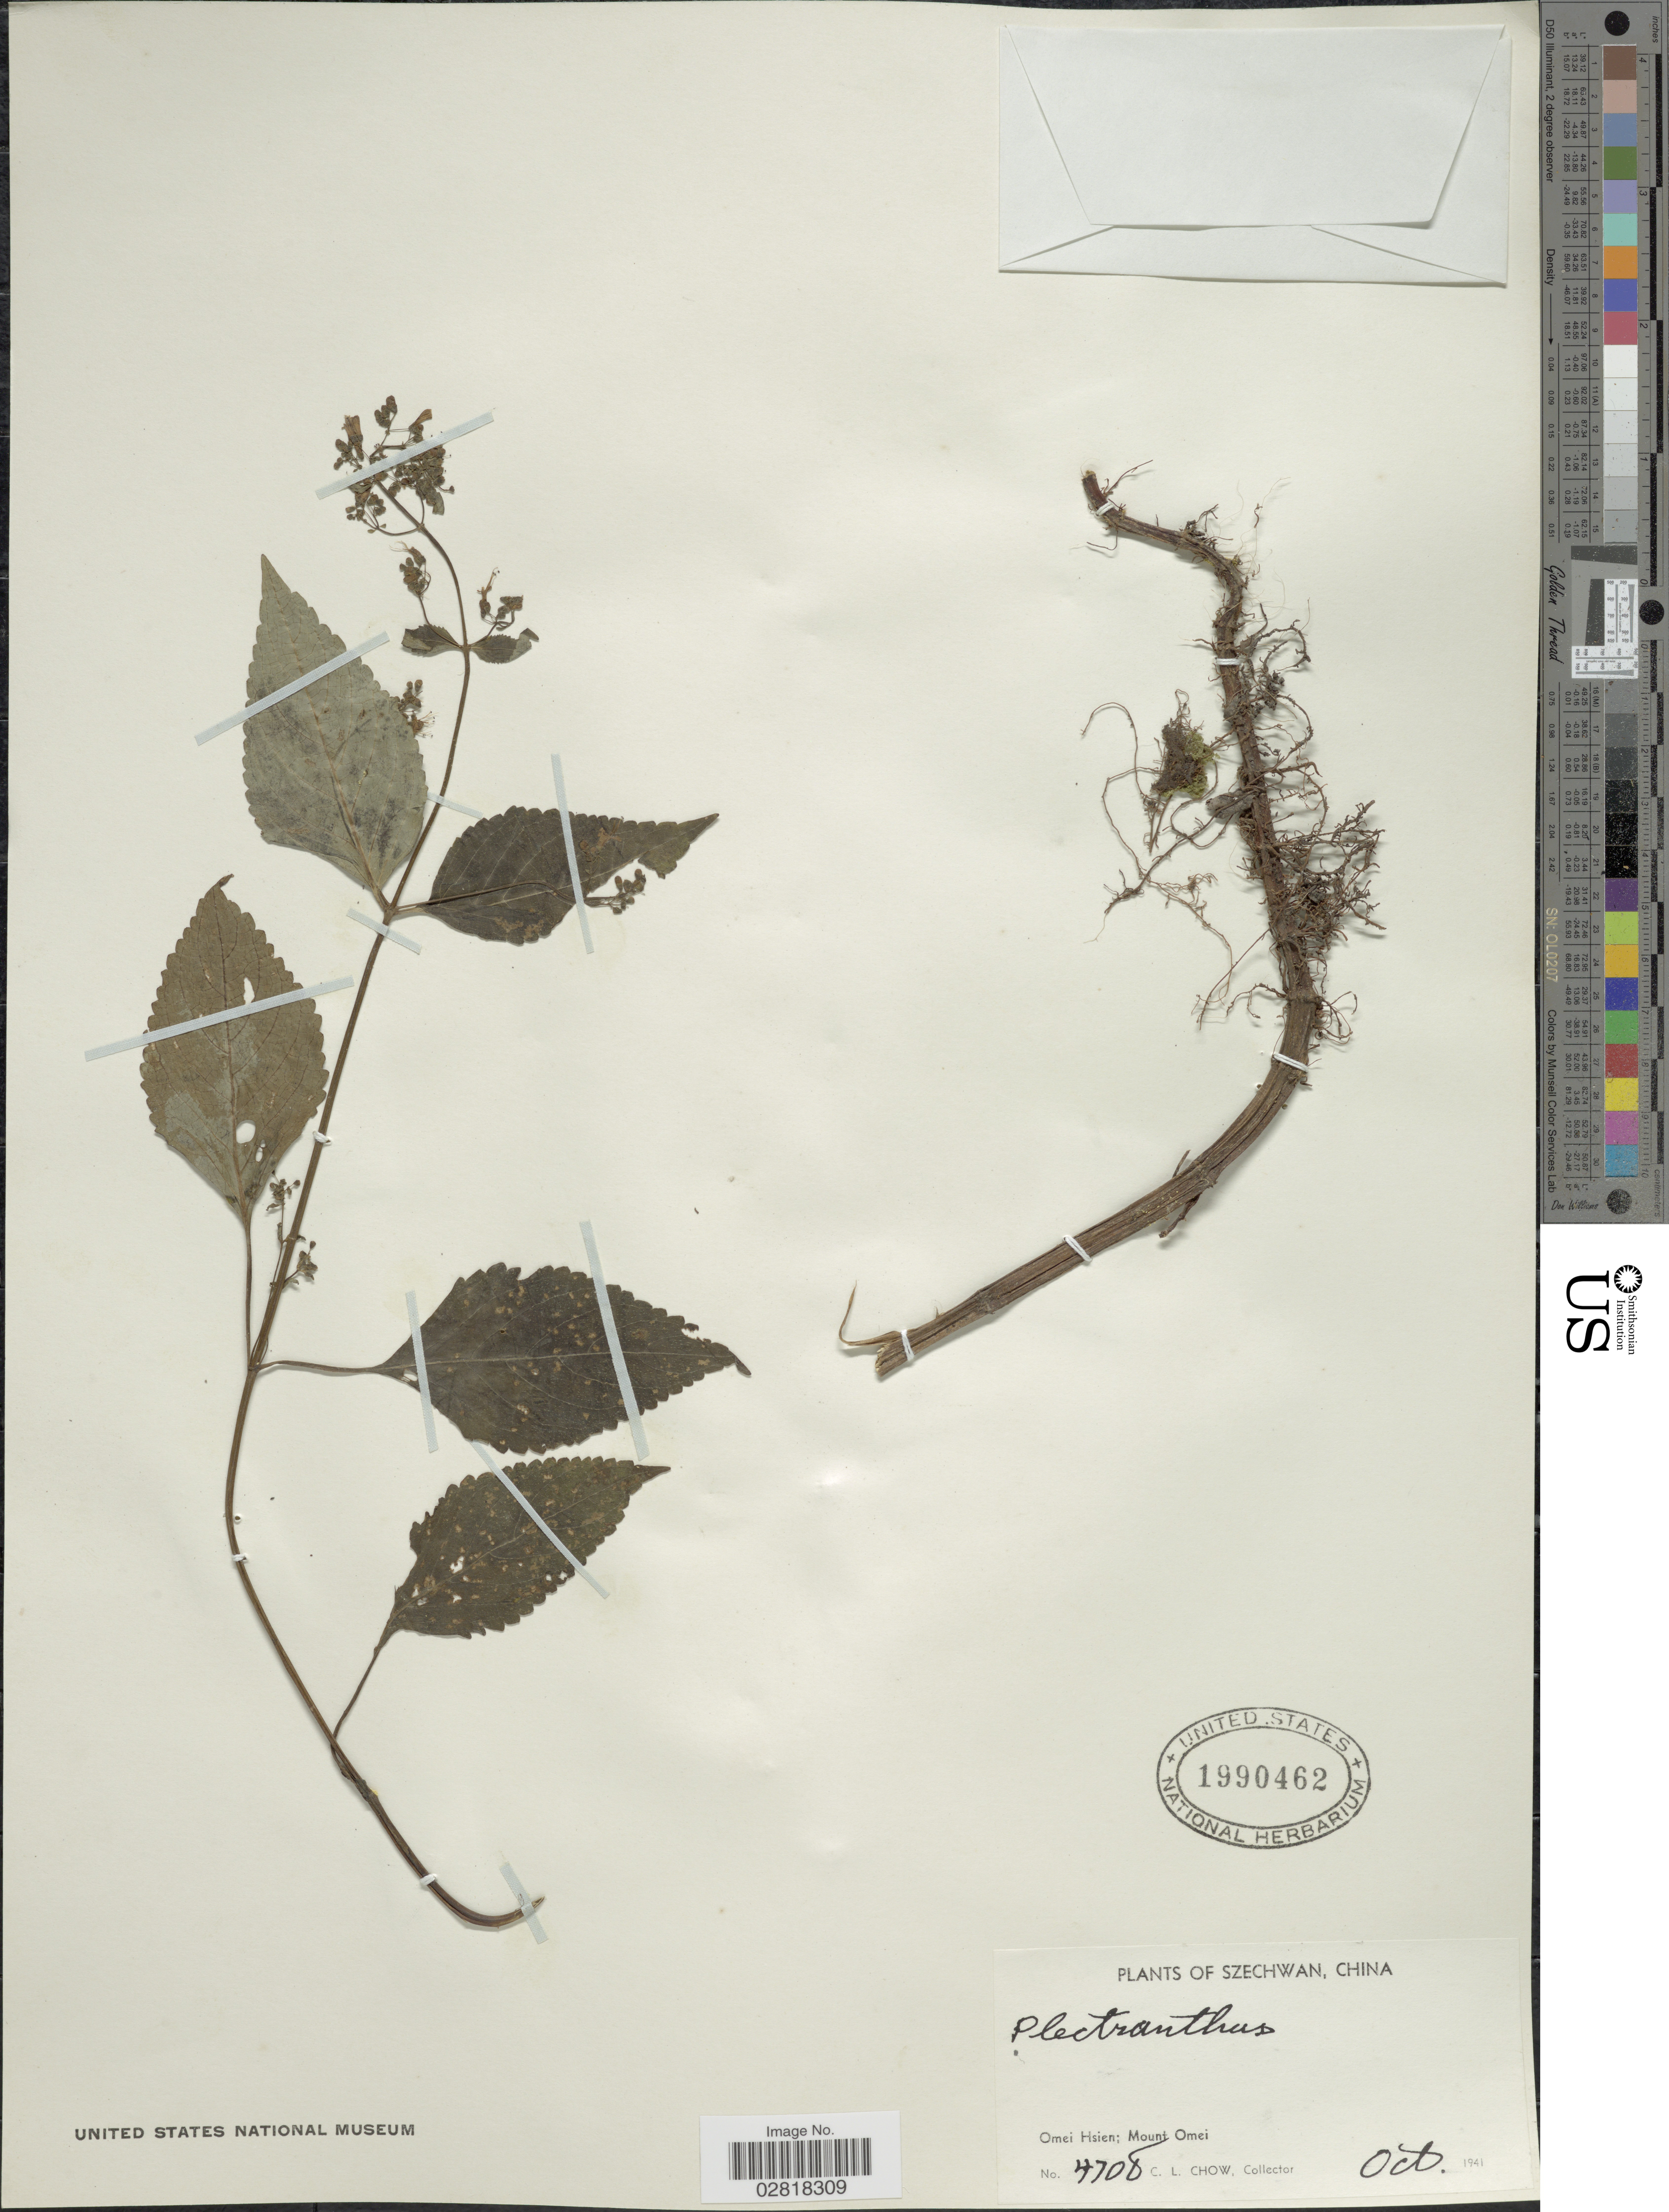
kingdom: Plantae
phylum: Tracheophyta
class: Magnoliopsida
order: Lamiales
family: Lamiaceae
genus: Plectranthus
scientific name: Plectranthus sp.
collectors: C. Chow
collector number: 4708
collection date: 1941-10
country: China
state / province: Sichuan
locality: Szechwan, Omei Hsien; Mount Omei.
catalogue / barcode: US 1990462